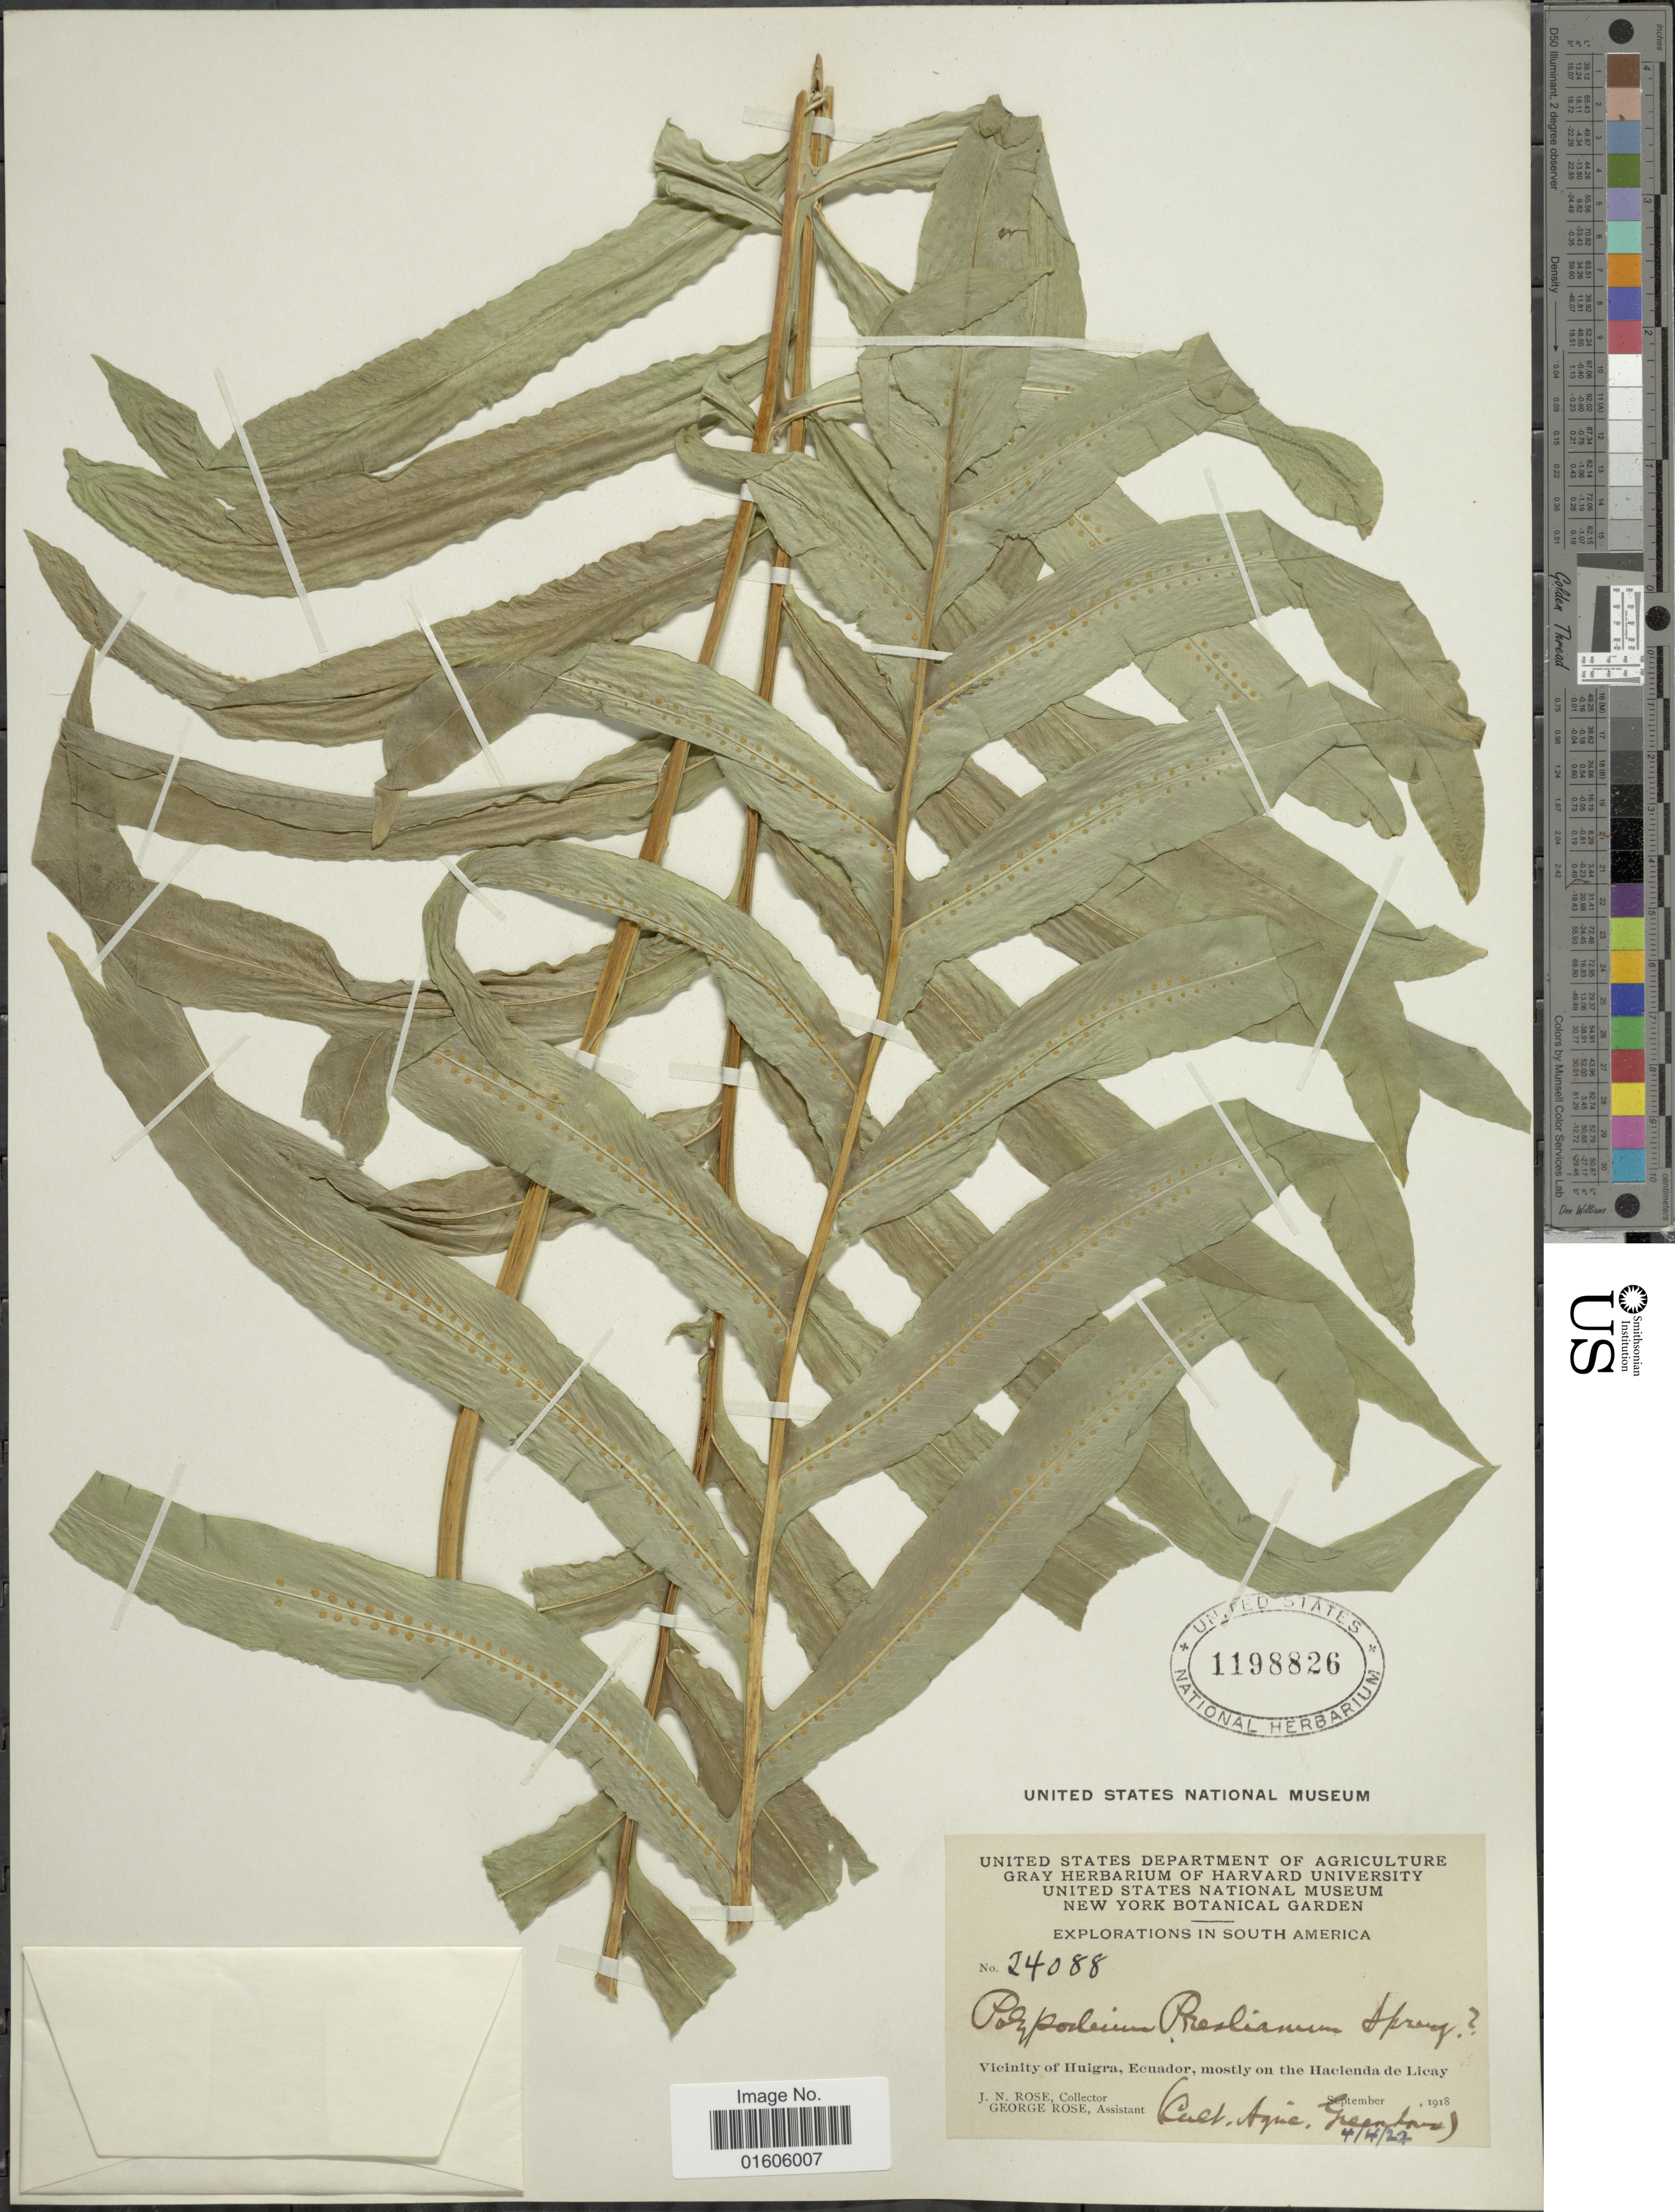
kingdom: Plantae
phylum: Tracheophyta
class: Polypodiopsida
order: Polypodiales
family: Polypodiaceae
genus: Serpocaulon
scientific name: Serpocaulon attenuatum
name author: (Humb. & Bonpl. ex Willd.) A.R. Sm.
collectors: J. N. Rose & G. Rose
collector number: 24088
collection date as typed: Transcribed d/m/y: 4/4/27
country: Ecuador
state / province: Chimborazo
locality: Cult. Agric. Greenhouse.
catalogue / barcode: US 1198826